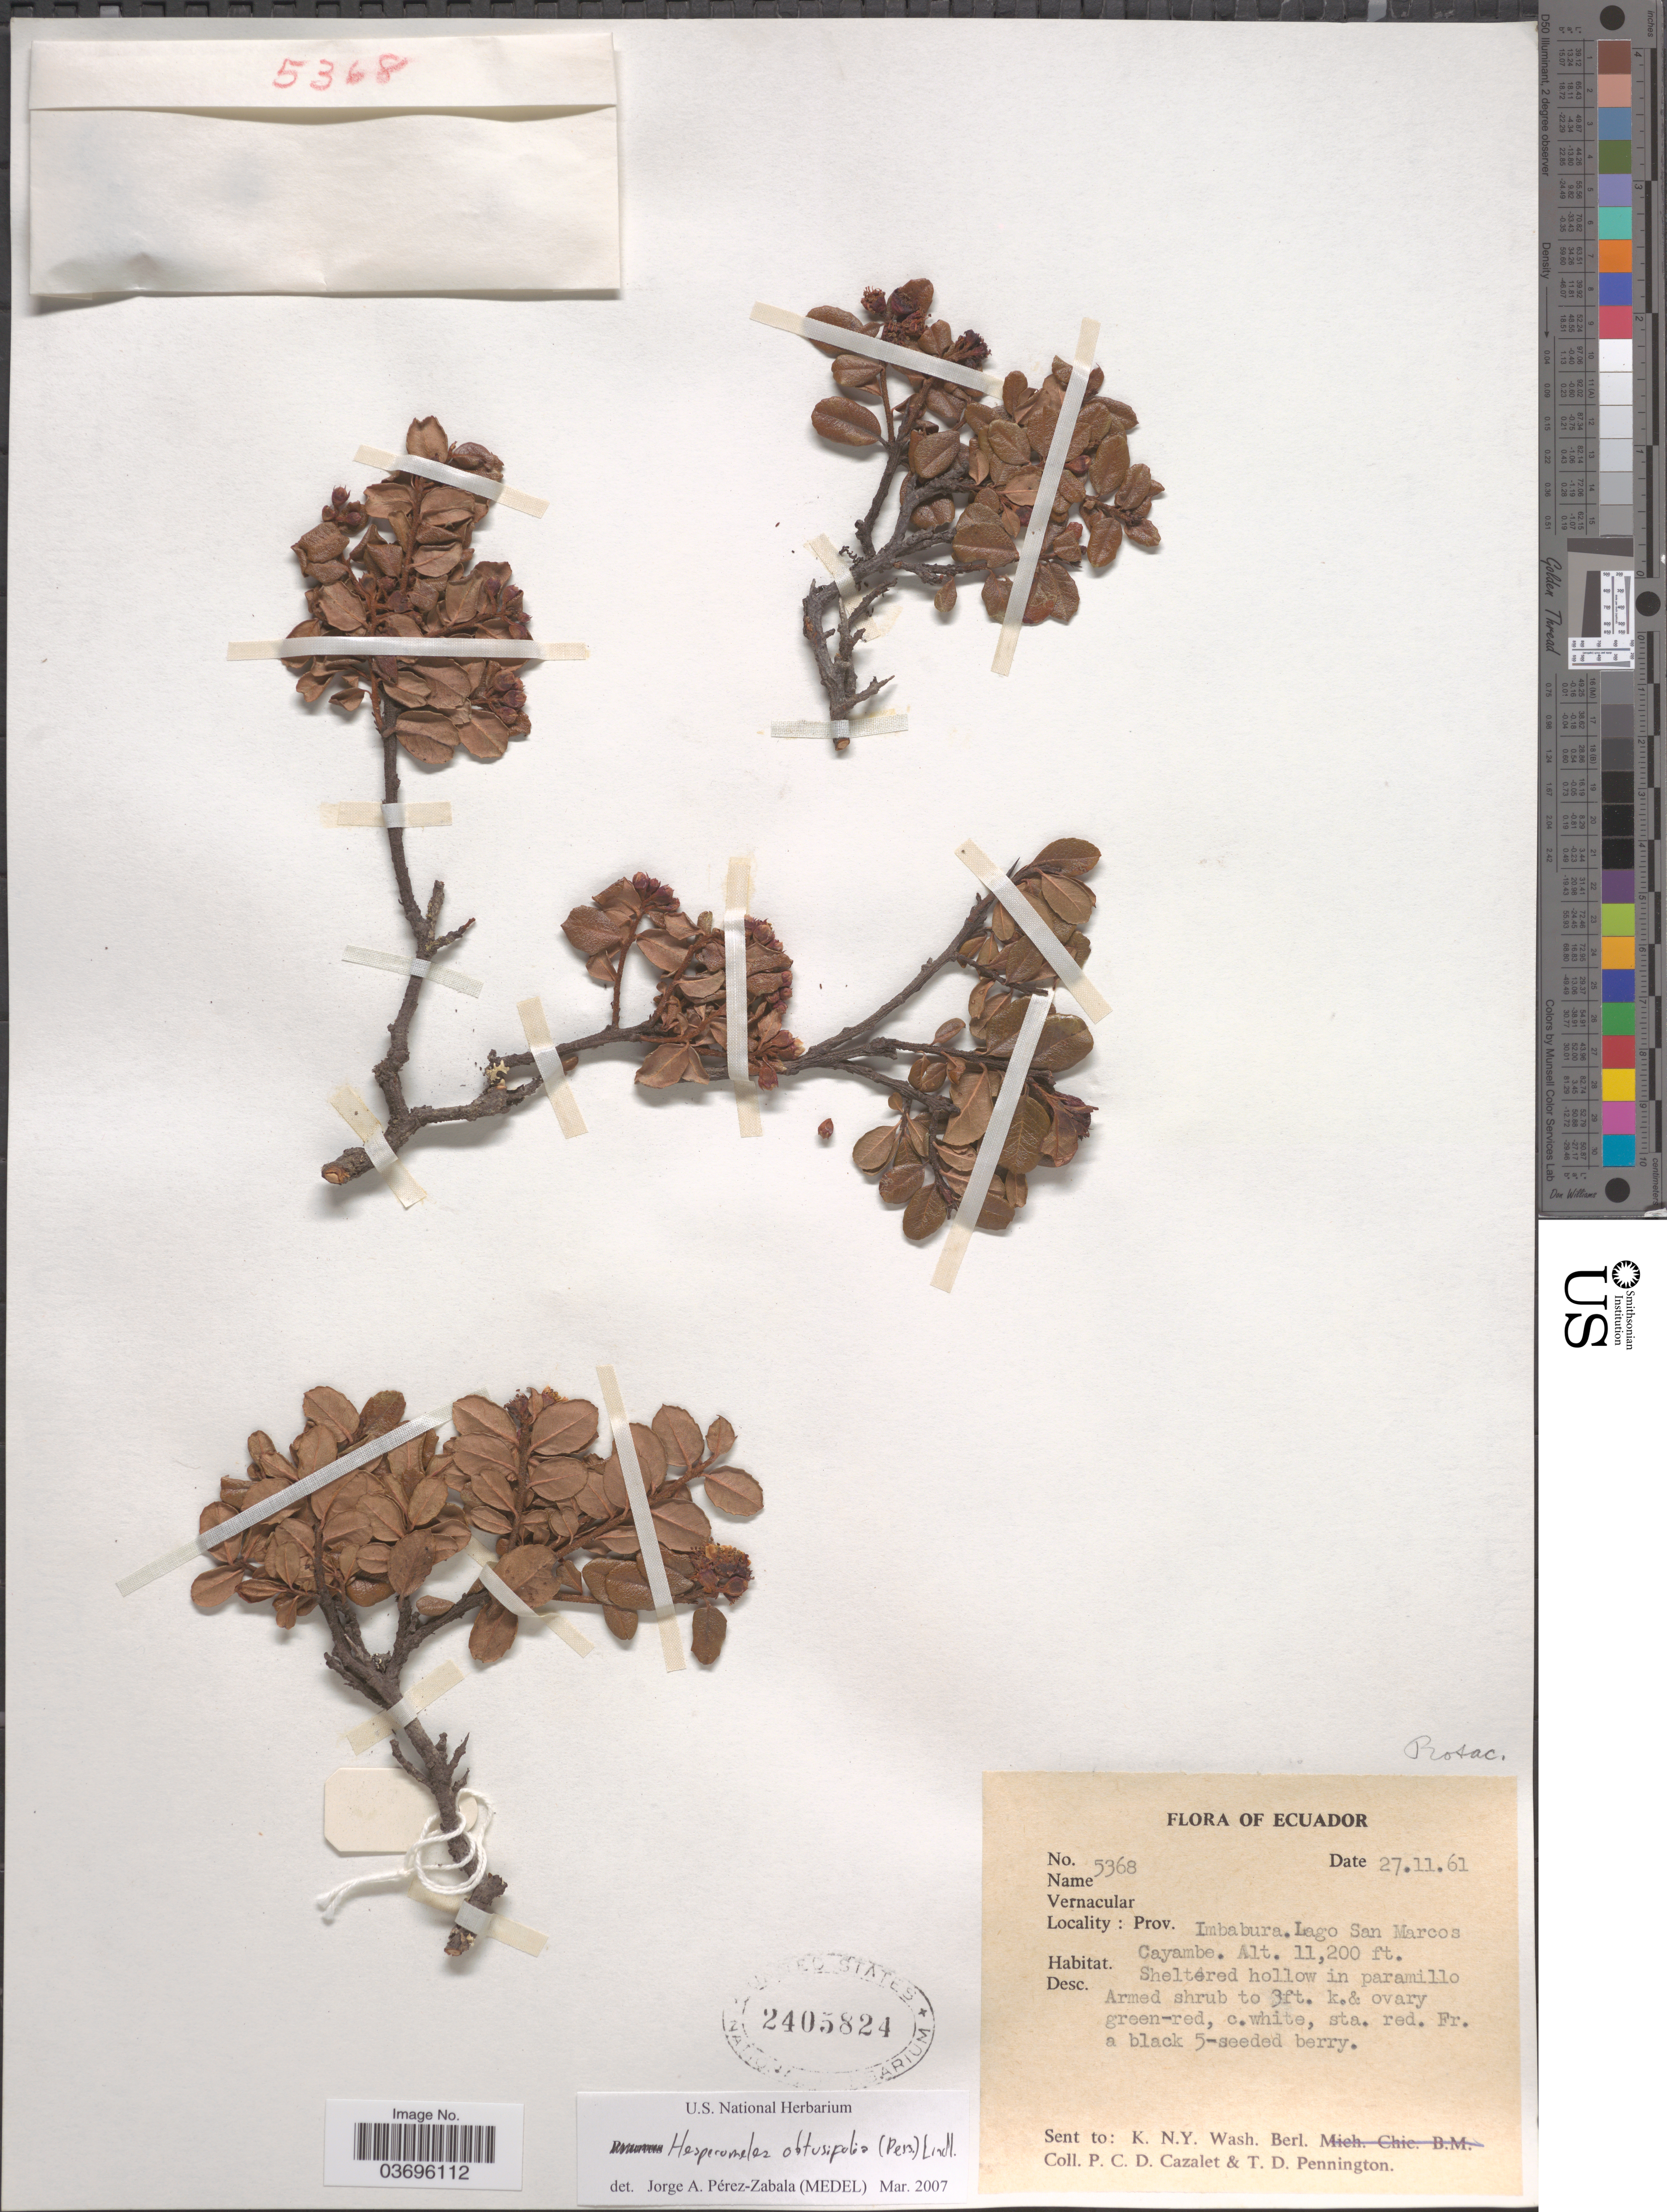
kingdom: Plantae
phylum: Tracheophyta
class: Magnoliopsida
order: Rosales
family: Rosaceae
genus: Hesperomeles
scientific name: Hesperomeles obtusifolia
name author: (Pers.) Lindl.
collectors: P. C. D. Cazalet & T. D. Pennington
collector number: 5368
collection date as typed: Transcribed d/m/y: 27/11/61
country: Ecuador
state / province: Imbabura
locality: Lago San Marcos Cayambe.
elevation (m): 3414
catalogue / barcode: US 2405824